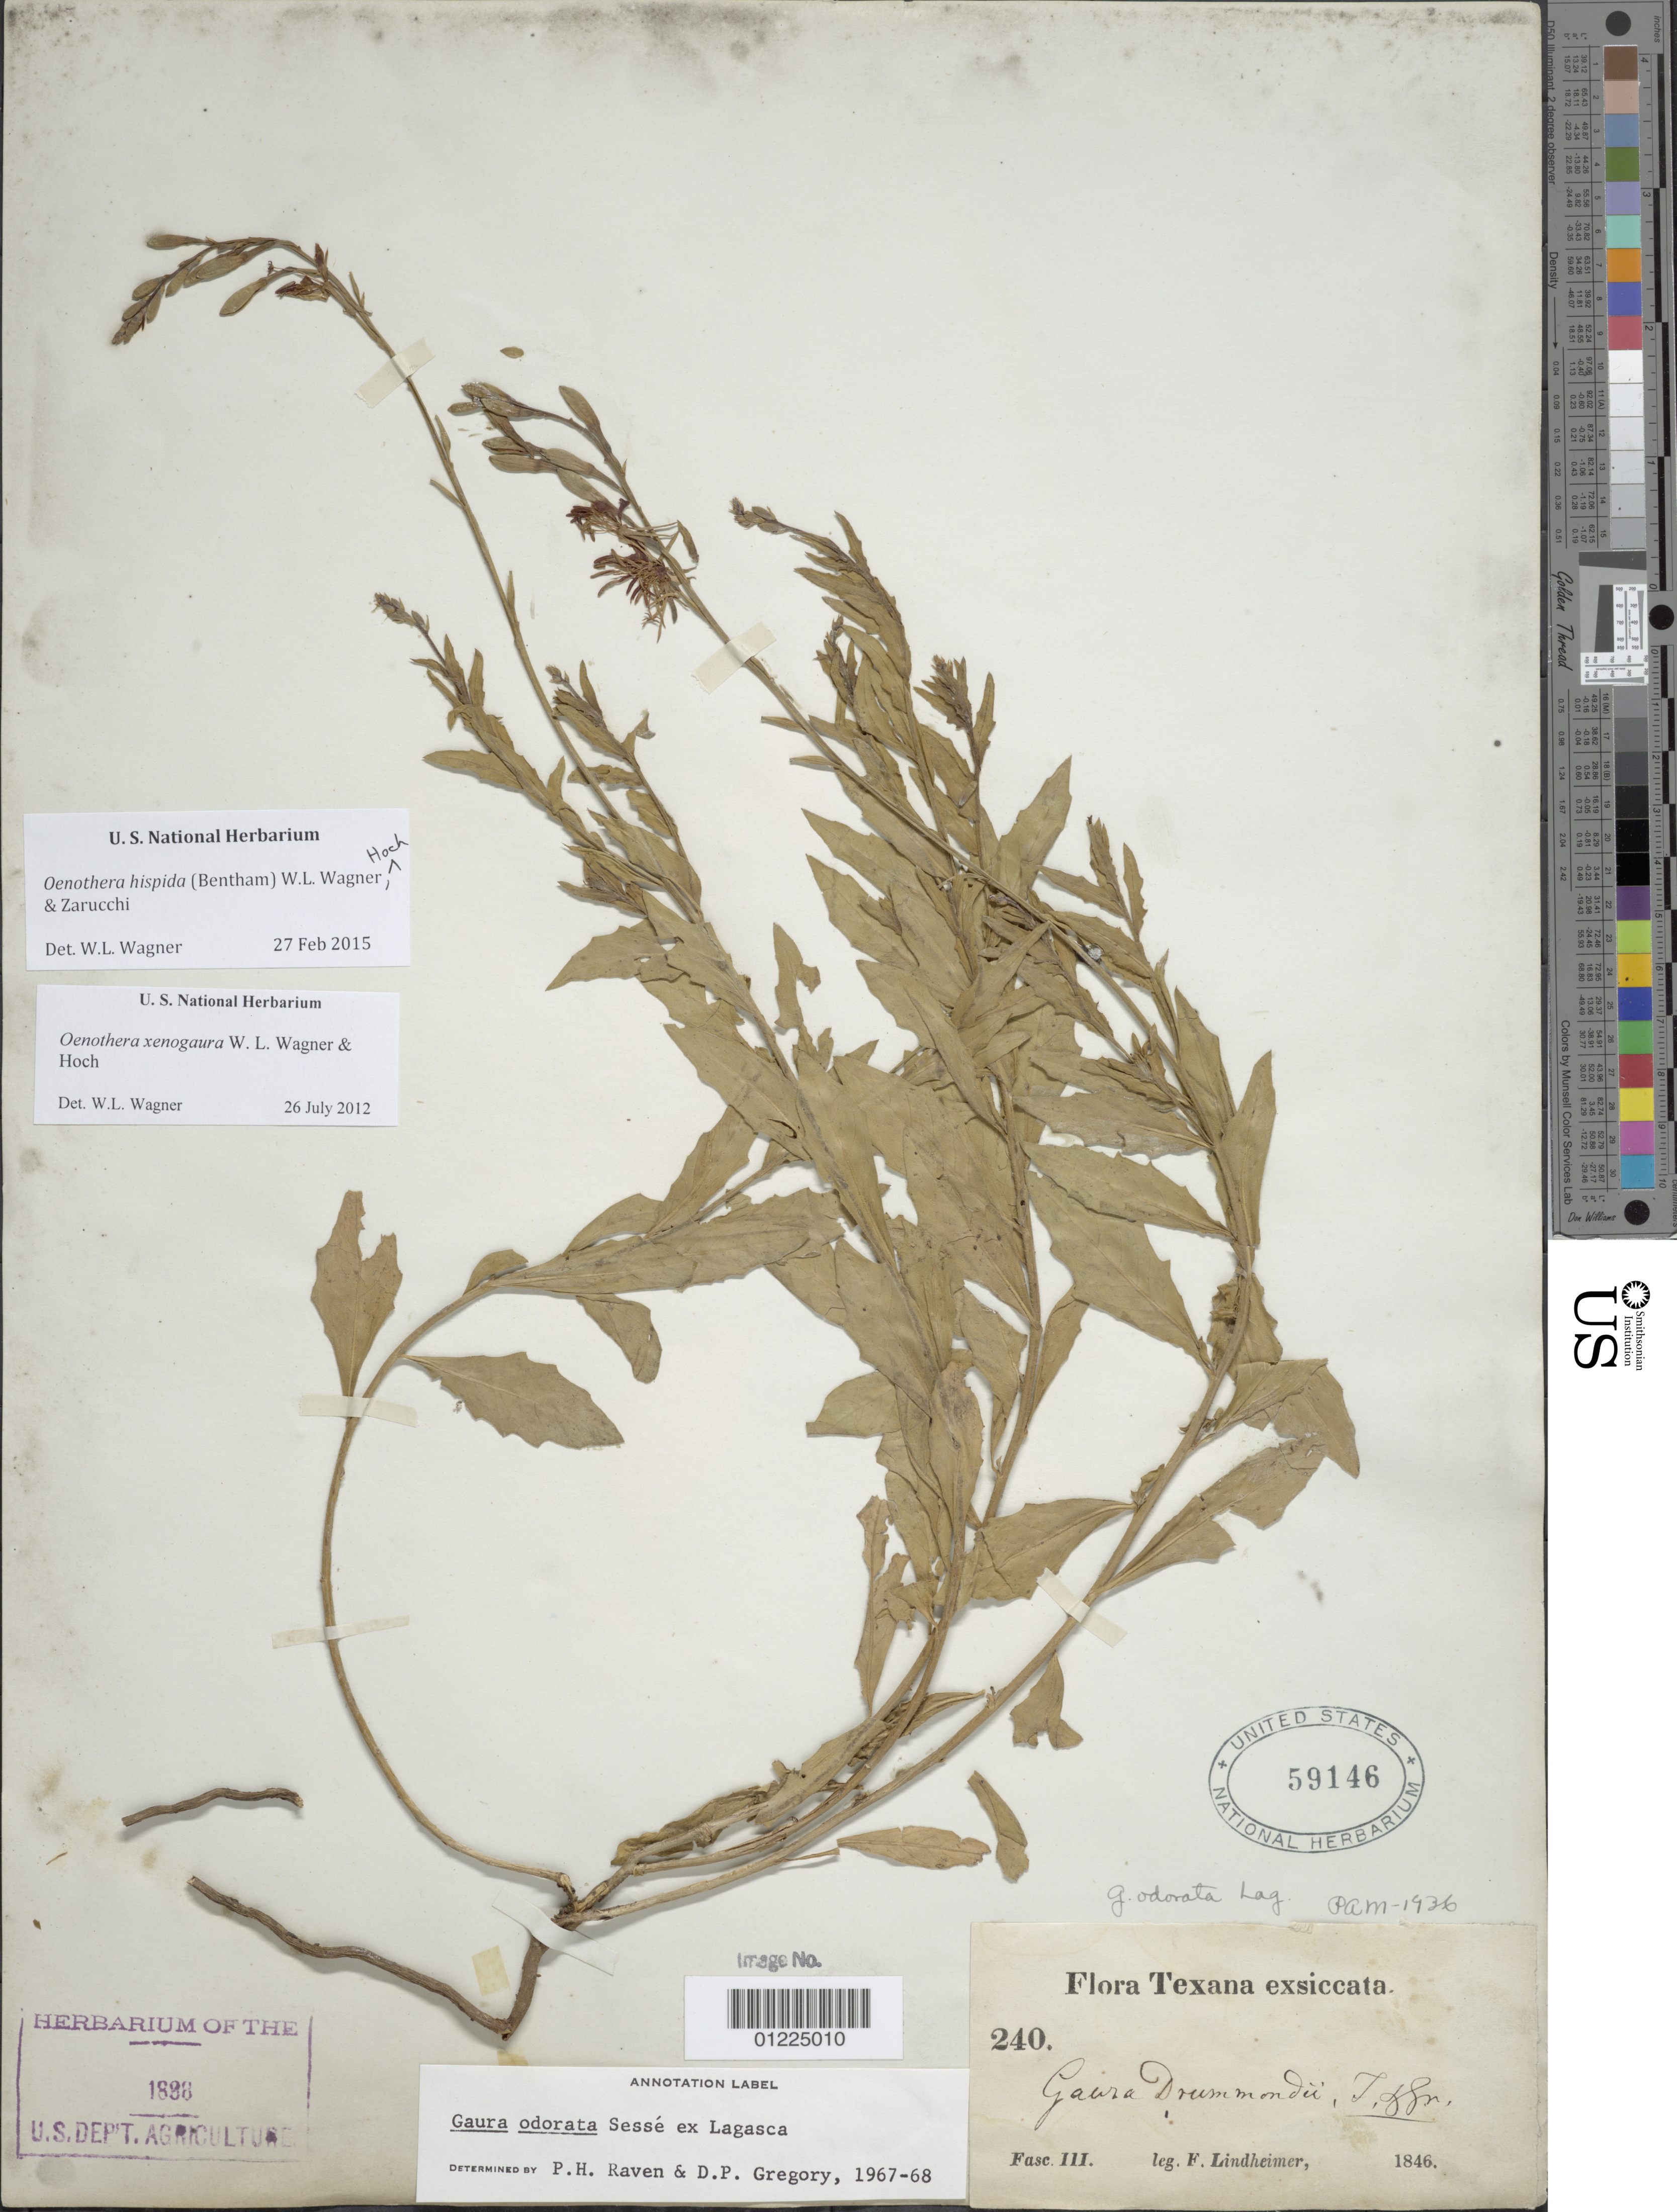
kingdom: Plantae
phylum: Tracheophyta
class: Magnoliopsida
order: Myrtales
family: Onagraceae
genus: Oenothera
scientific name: Oenothera hispida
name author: (Benth.) W.L. Wagner et al.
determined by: Wagner, W. L., (BOT), Smithsonian Institution - National Museum of Natural History (UNITED STATES)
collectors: F. Lindheimer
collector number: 240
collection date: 1846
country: United States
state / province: Texas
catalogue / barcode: US 59146